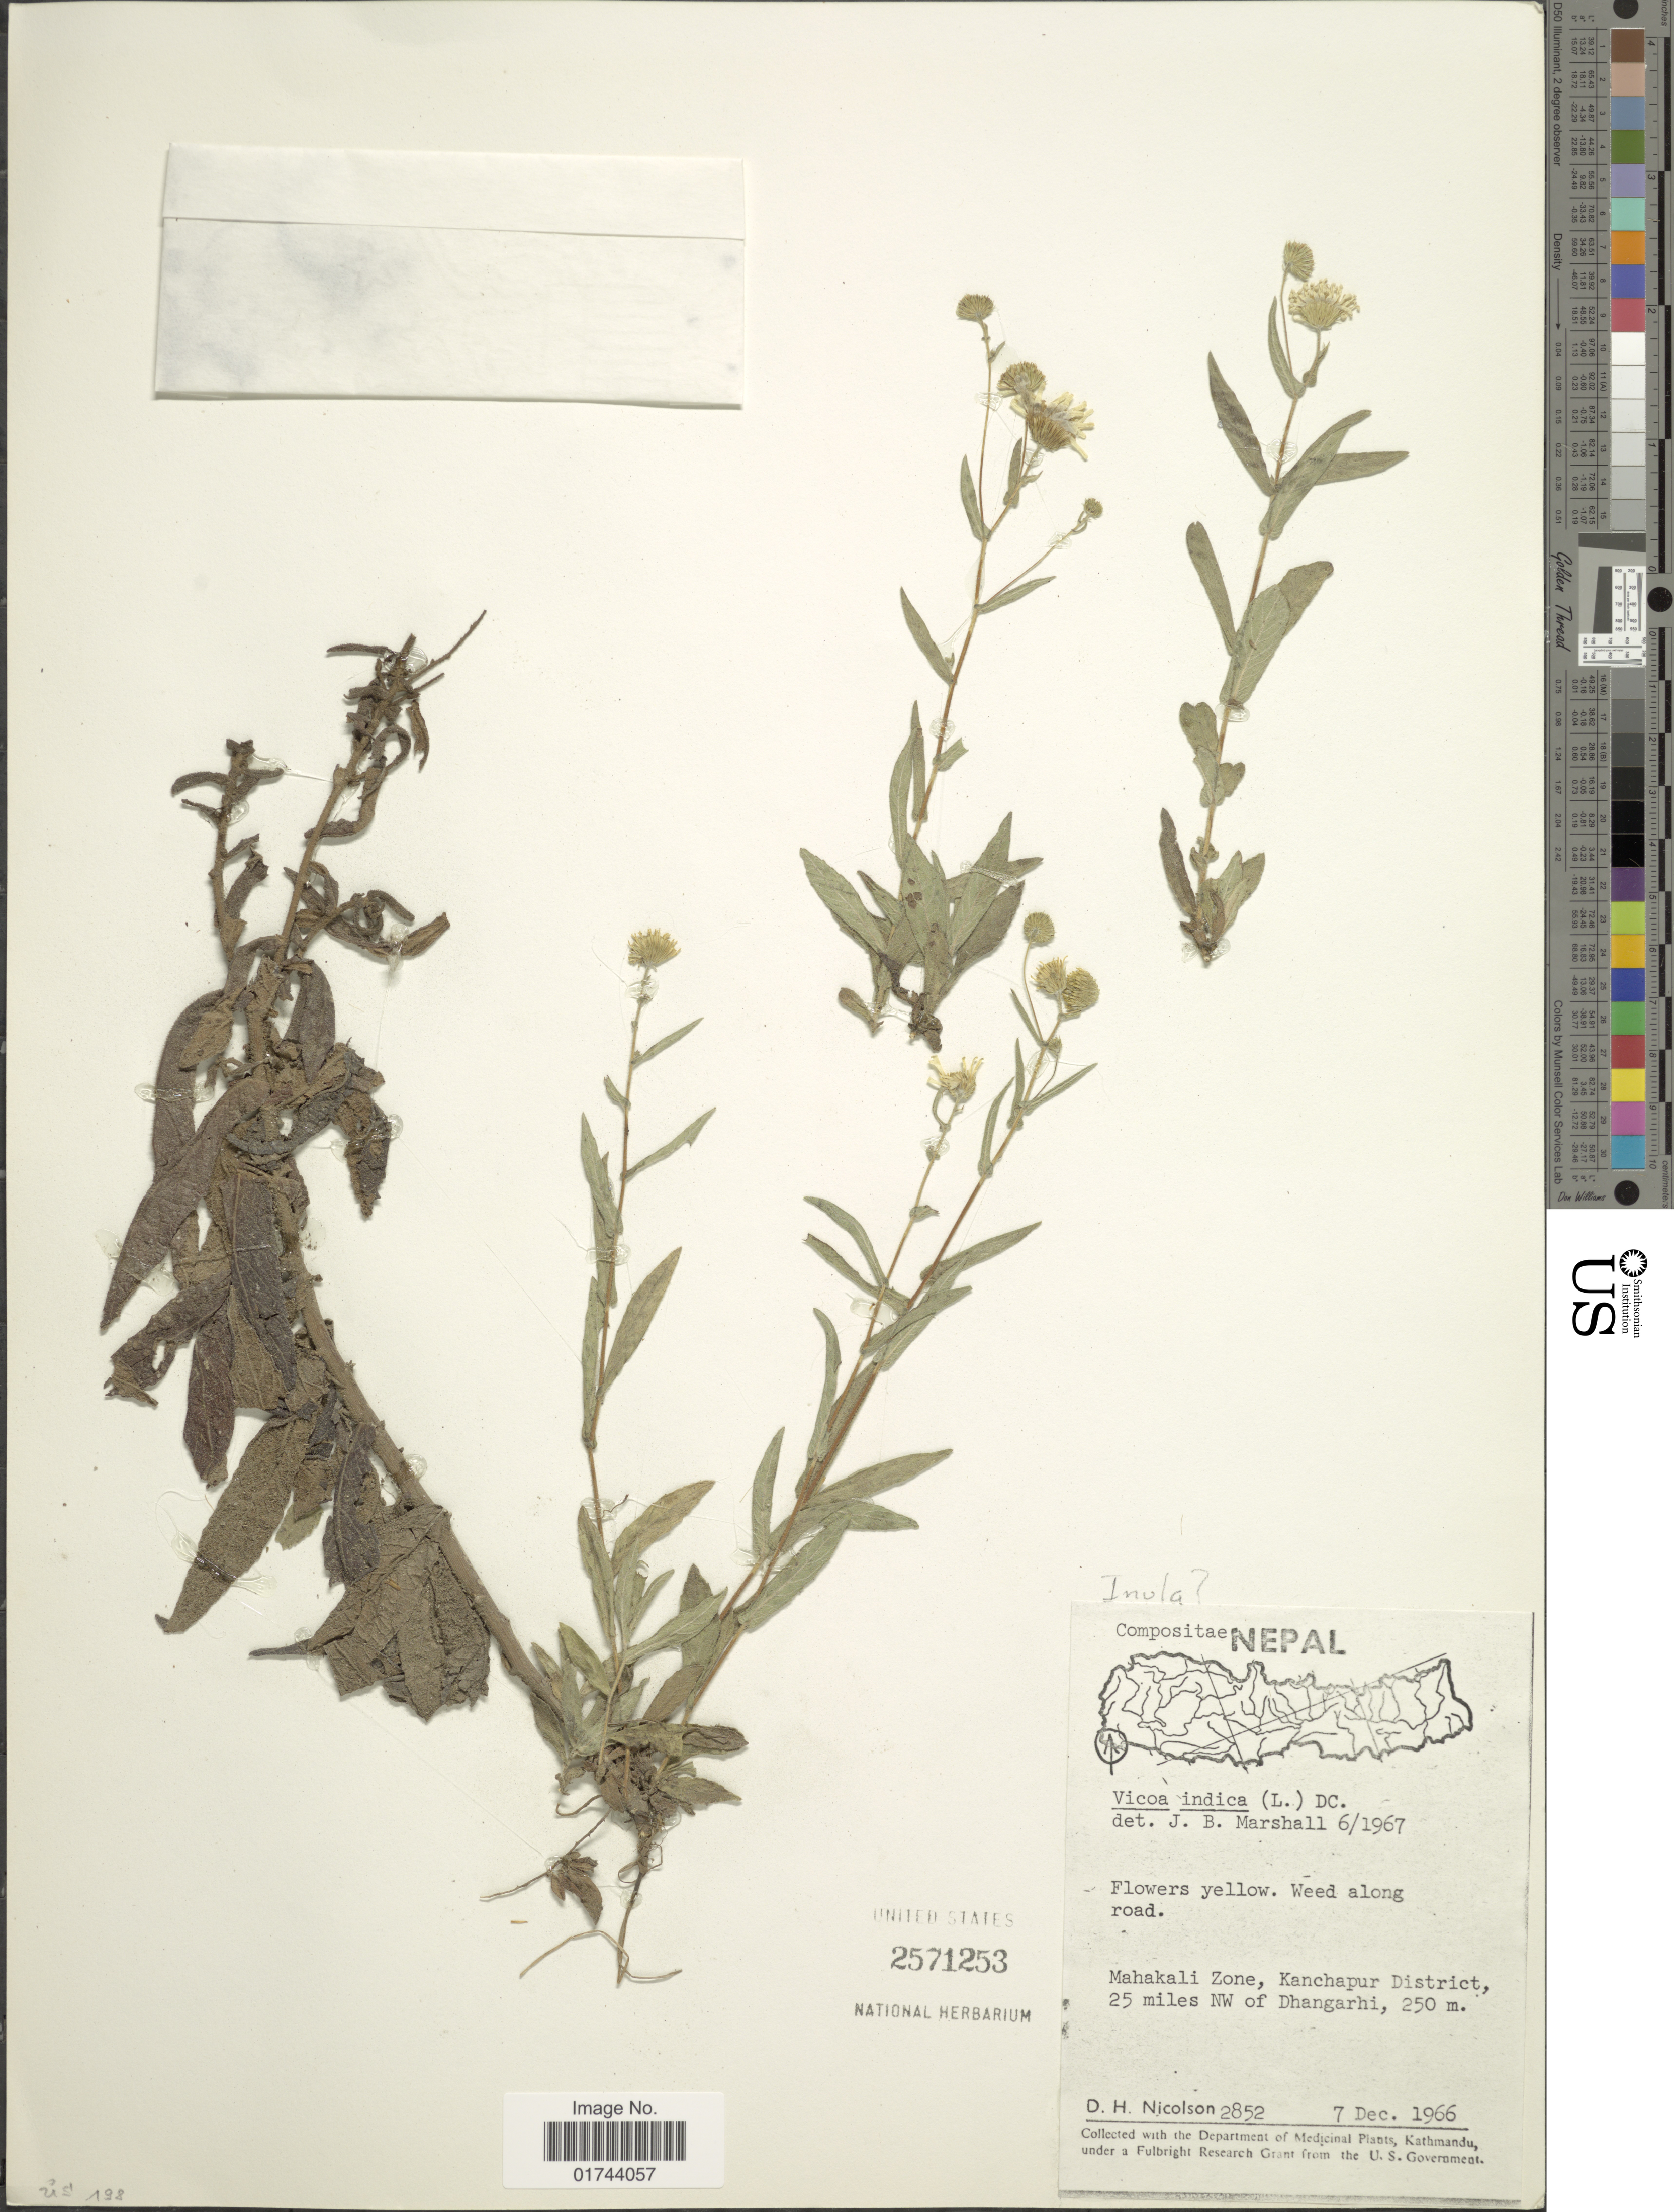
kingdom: Plantae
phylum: Tracheophyta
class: Magnoliopsida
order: Asterales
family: Asteraceae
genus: Inula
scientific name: Inula indica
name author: L.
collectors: D. H. Nicolson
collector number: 2852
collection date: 1966-12-07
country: Nepal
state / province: Mahakali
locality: Mahakali Zone, Kanchapur District, 25 miles NW of Dhangarhi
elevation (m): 250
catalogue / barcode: US 2571253